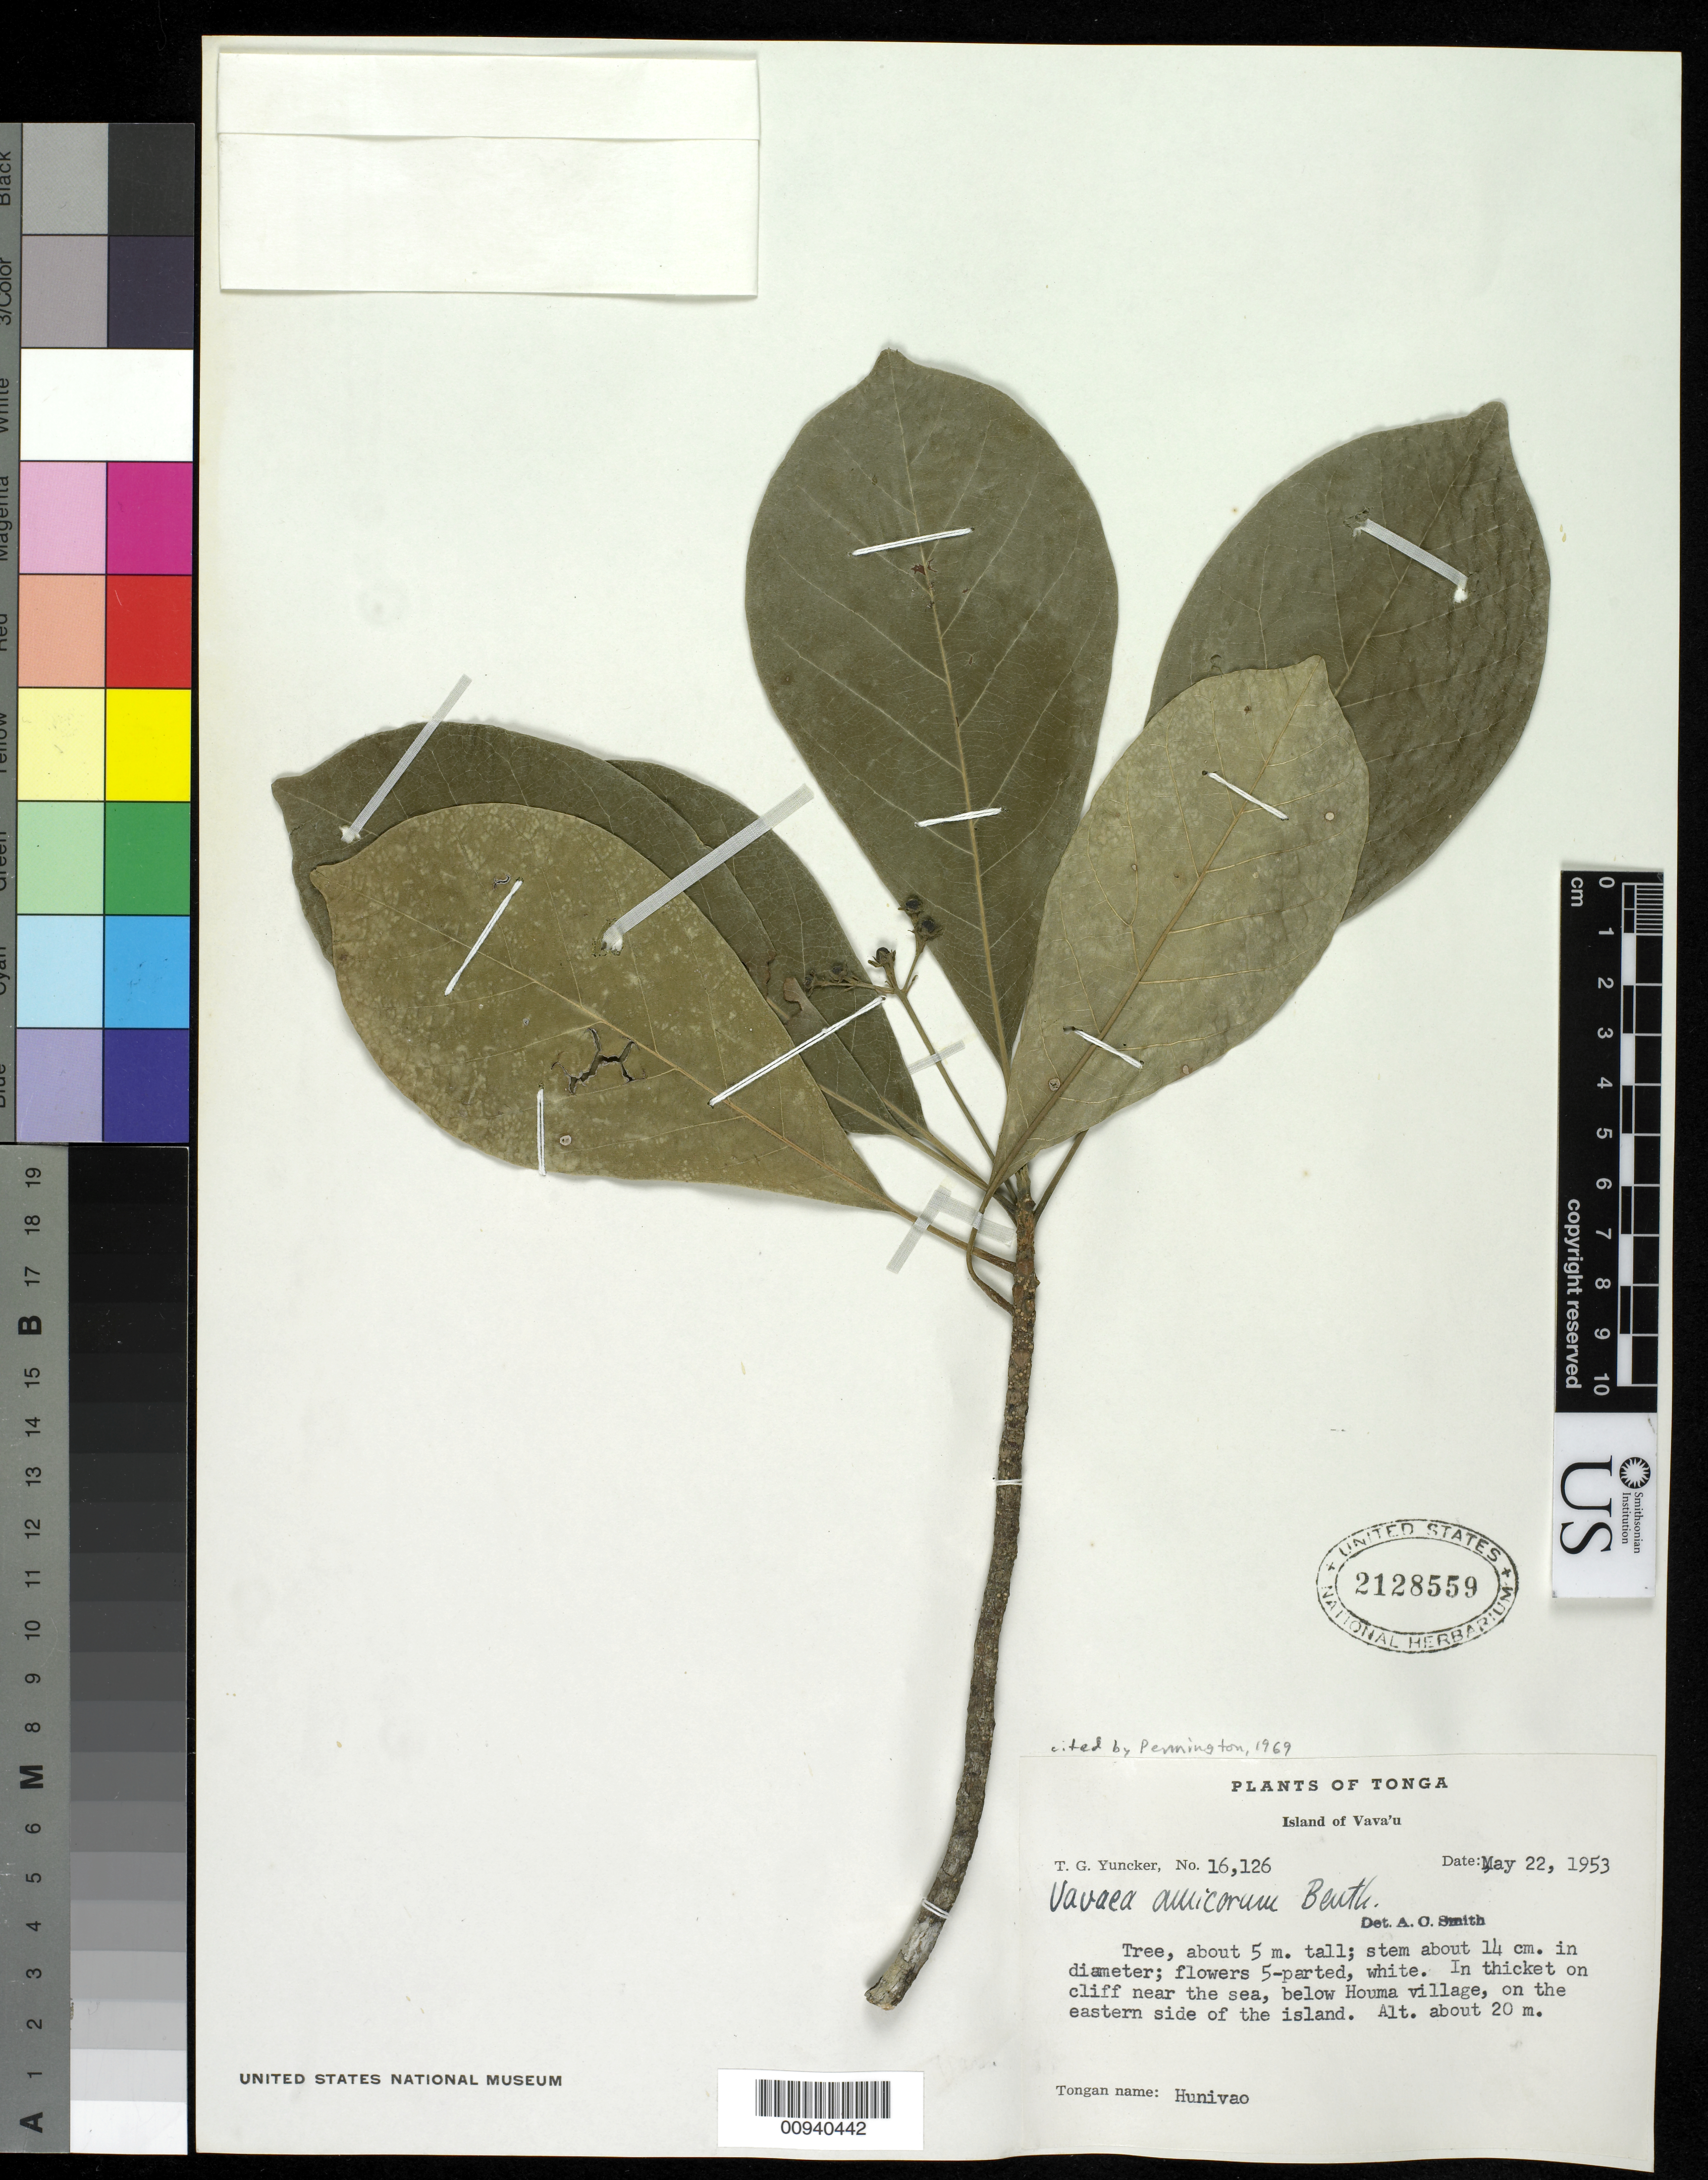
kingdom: Plantae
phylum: Tracheophyta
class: Magnoliopsida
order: Sapindales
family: Meliaceae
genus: Vavaea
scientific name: Vavaea amicorum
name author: Benth.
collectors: T. G. Yuncker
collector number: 16126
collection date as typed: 22 May 1953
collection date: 1953-05-22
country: Tonga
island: Vava'u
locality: below Houma village, on the eastern side of the island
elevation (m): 20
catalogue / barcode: US 2128559